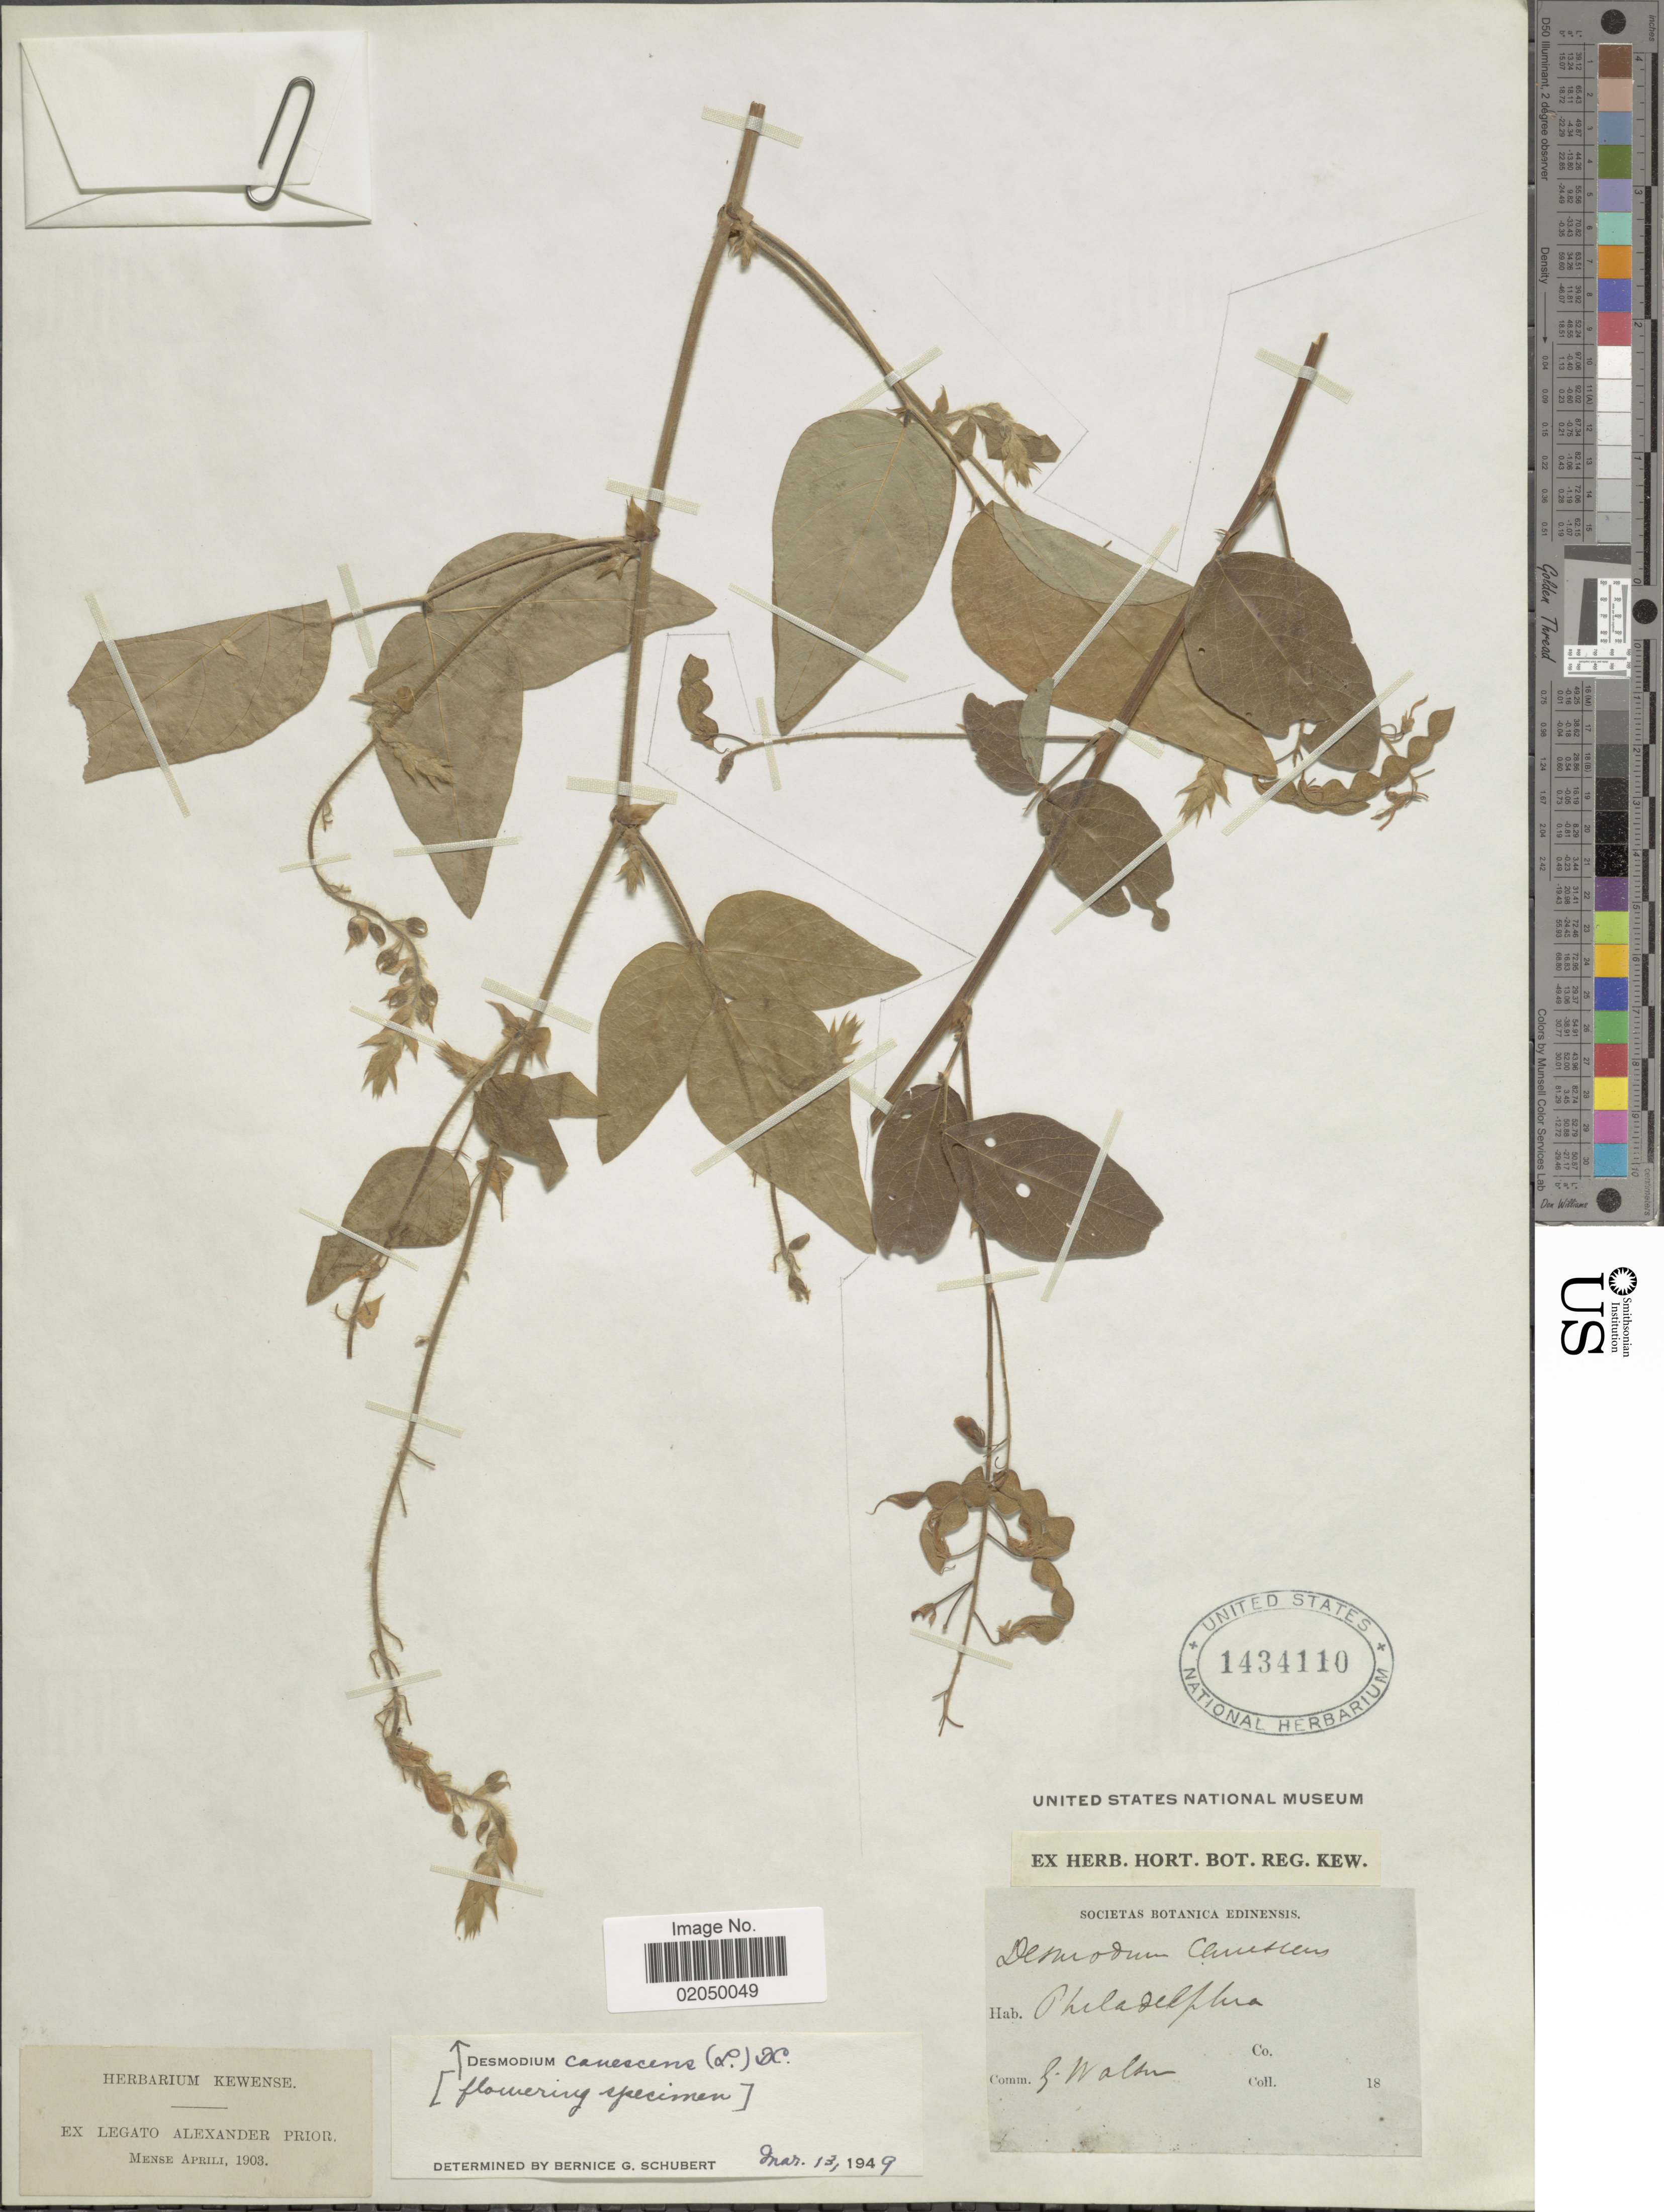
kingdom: Plantae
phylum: Tracheophyta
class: Magnoliopsida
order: Fabales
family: Fabaceae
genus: Desmodium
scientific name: Desmodium canescens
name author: (L.) DC.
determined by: Schubert, Bernice G.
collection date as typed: Transcribed d/m/y: //18; 18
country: United States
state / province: Pennsylvania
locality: Philadelphia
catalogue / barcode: US 1434110